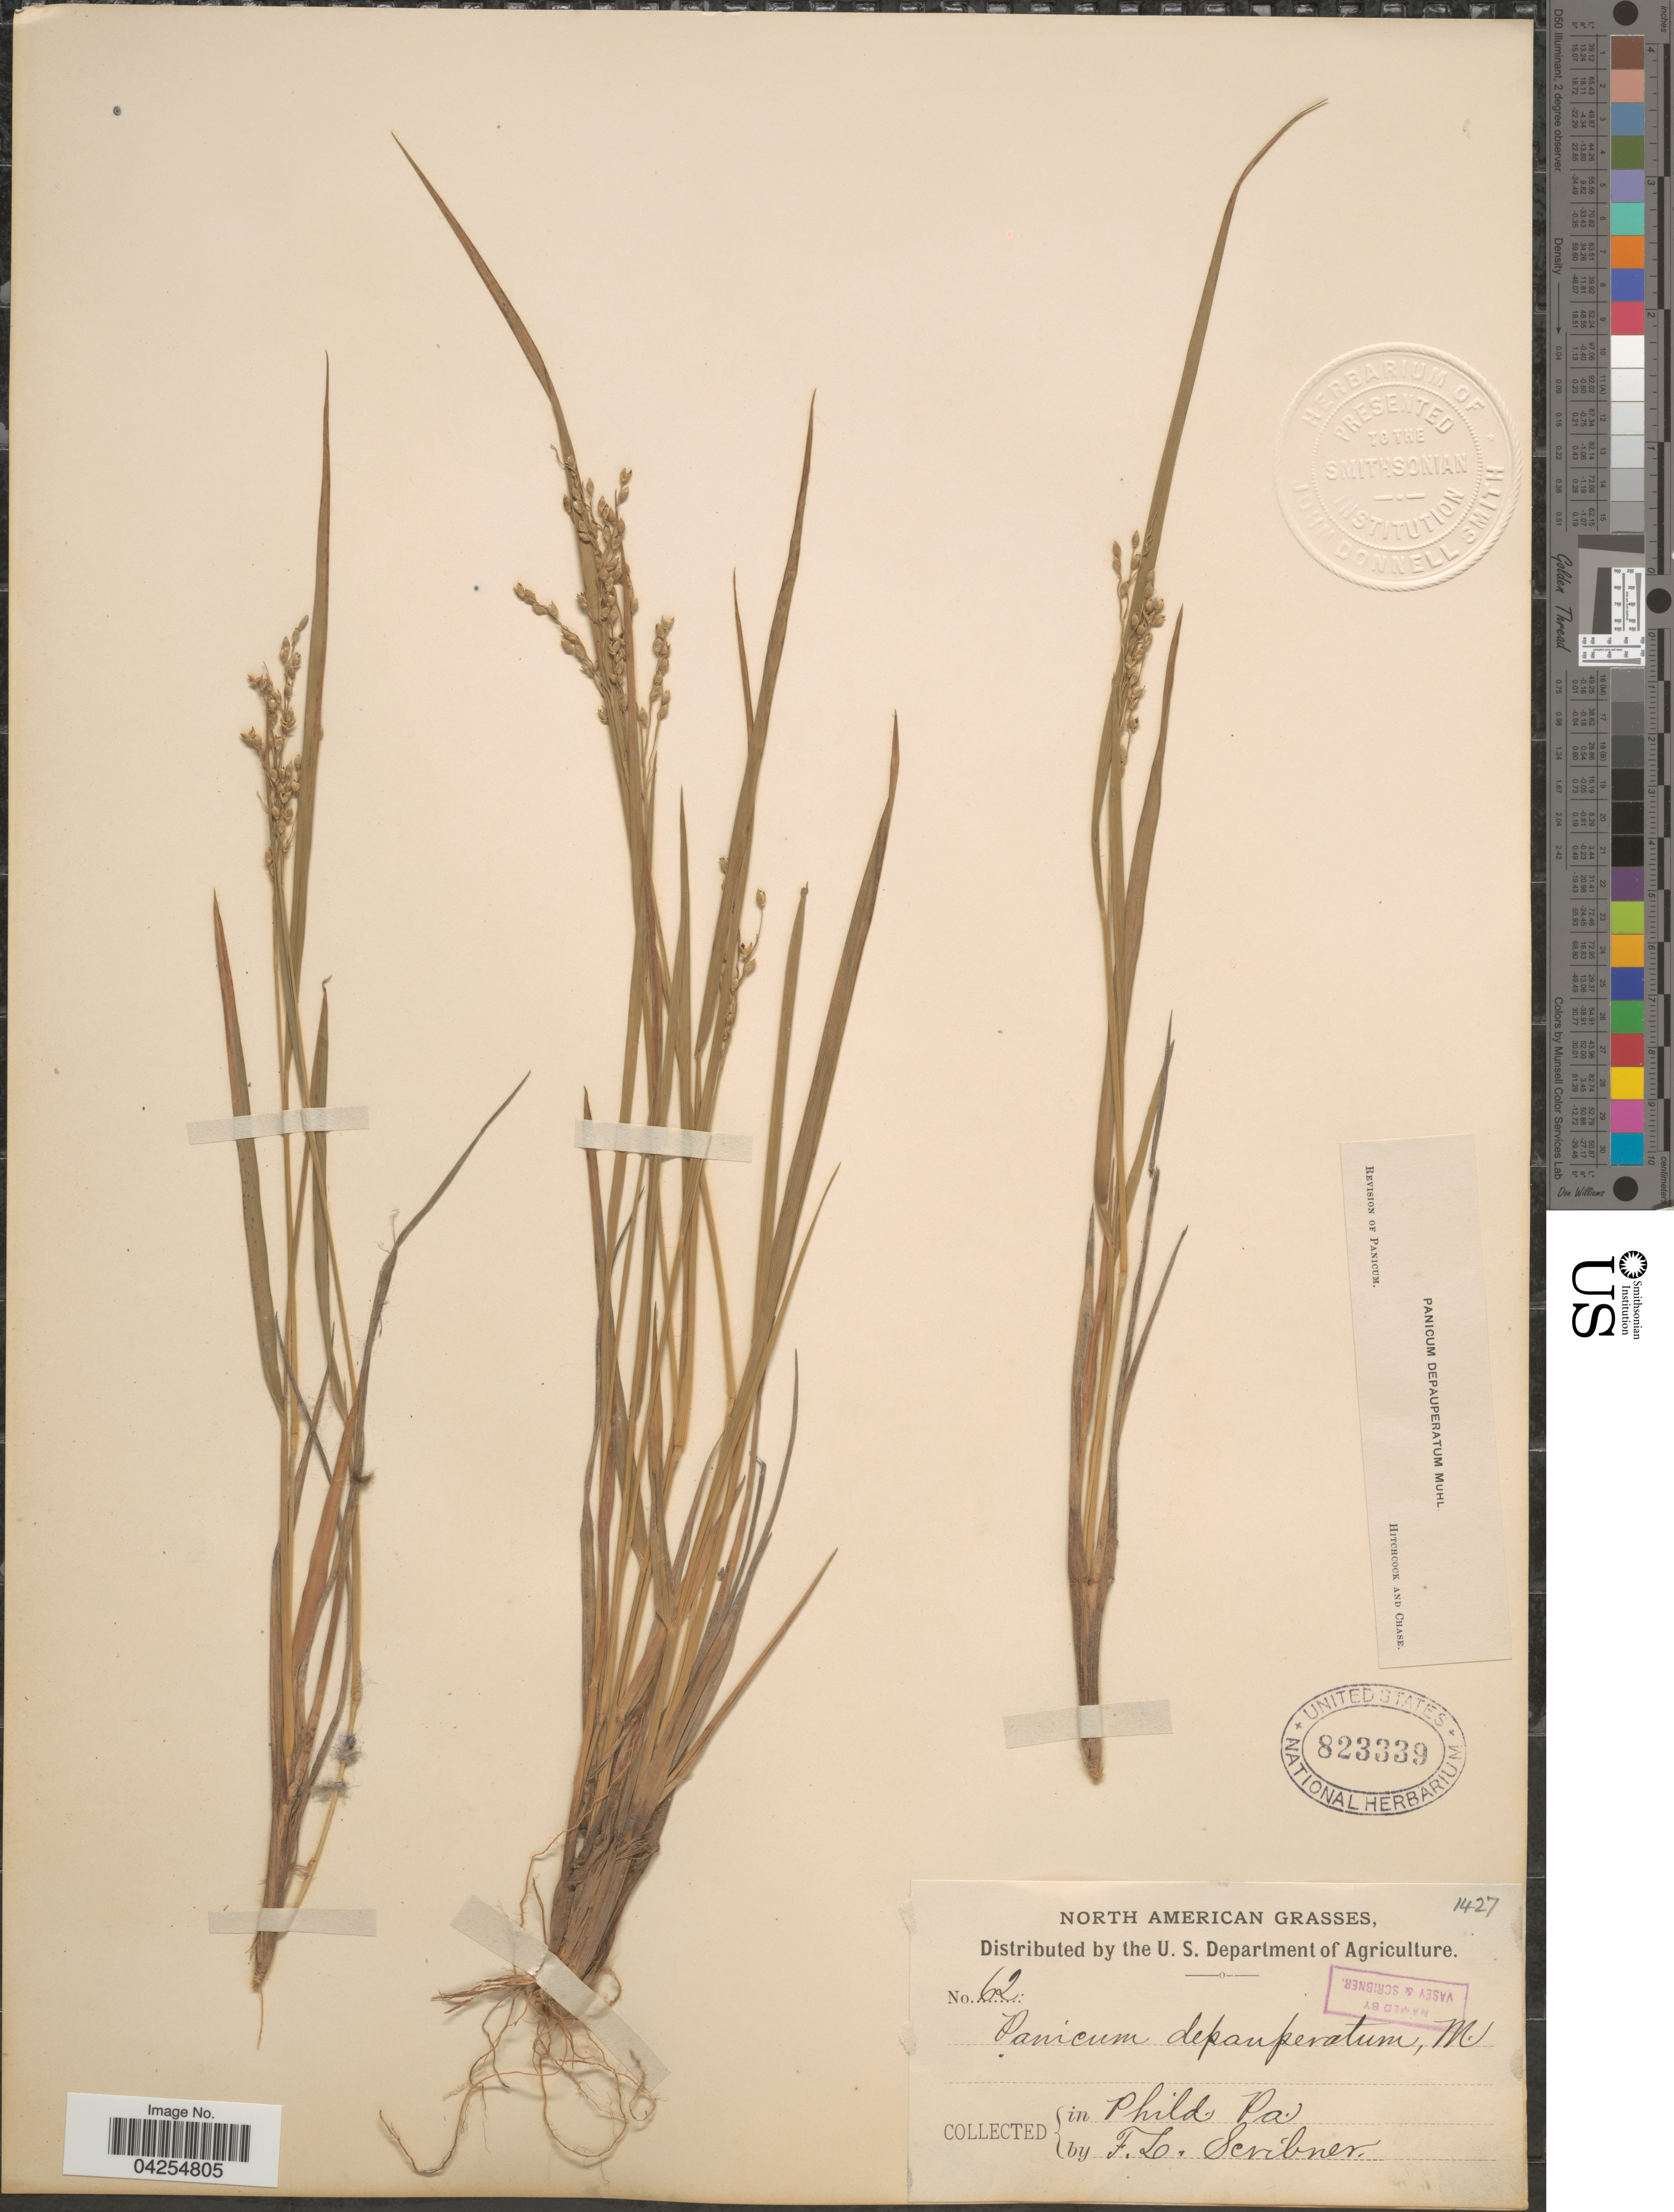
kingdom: Plantae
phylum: Tracheophyta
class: Liliopsida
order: Poales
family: Poaceae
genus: Dichanthelium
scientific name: Dichanthelium depauperatum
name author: (Muhl.) Gould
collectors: F. Lamson-Scribner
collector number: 62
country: United States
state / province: Pennsylvania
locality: In Phila.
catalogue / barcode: US 823339